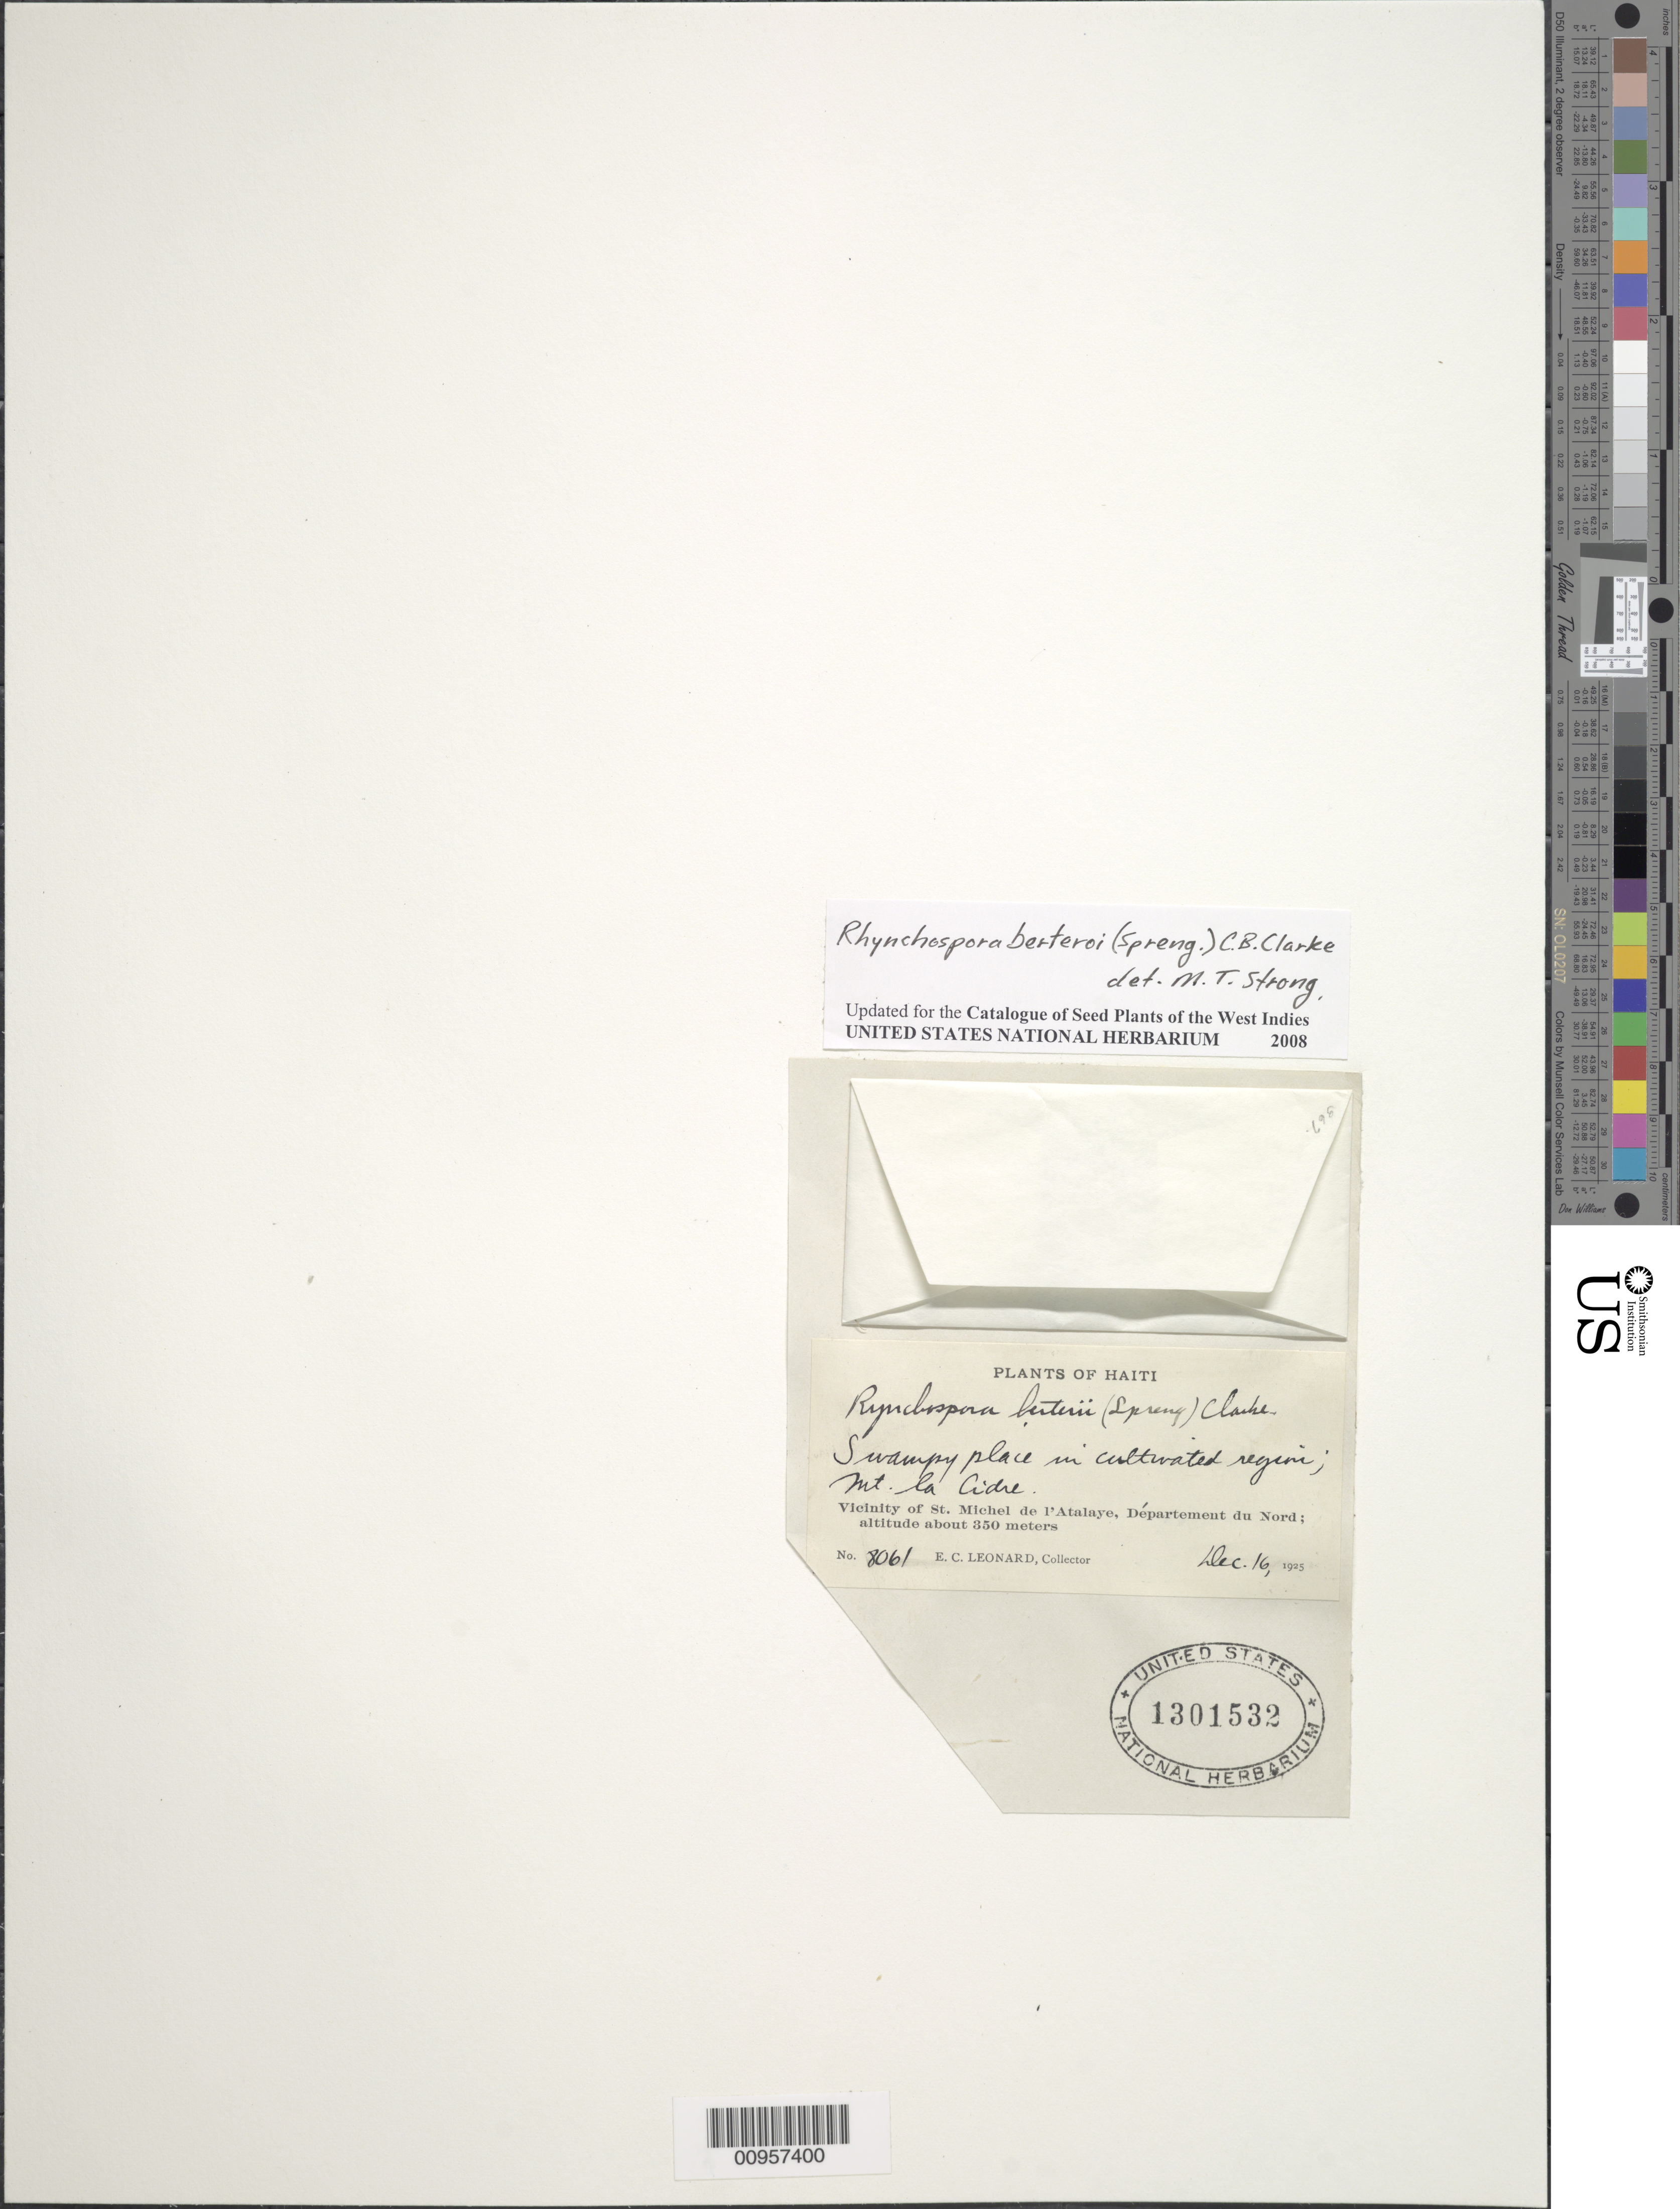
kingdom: Plantae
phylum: Tracheophyta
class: Liliopsida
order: Poales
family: Cyperaceae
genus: Rhynchospora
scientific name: Rhynchospora berteroi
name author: (Spreng.) C.B. Clarke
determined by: Strong, M. T., (US), Smithsonian Institution - National Museum of Natural History (UNITED STATES)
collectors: E. C. Leonard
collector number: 8061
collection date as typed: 16 Dec 1925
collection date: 1925-12-16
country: Haiti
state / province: Nord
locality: Vicinity of St. Michel de l'Atalaye, swampy place in cultivated region, Mt. la Cidre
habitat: Swampy place in cultivated region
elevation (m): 350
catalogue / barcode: US 1301532